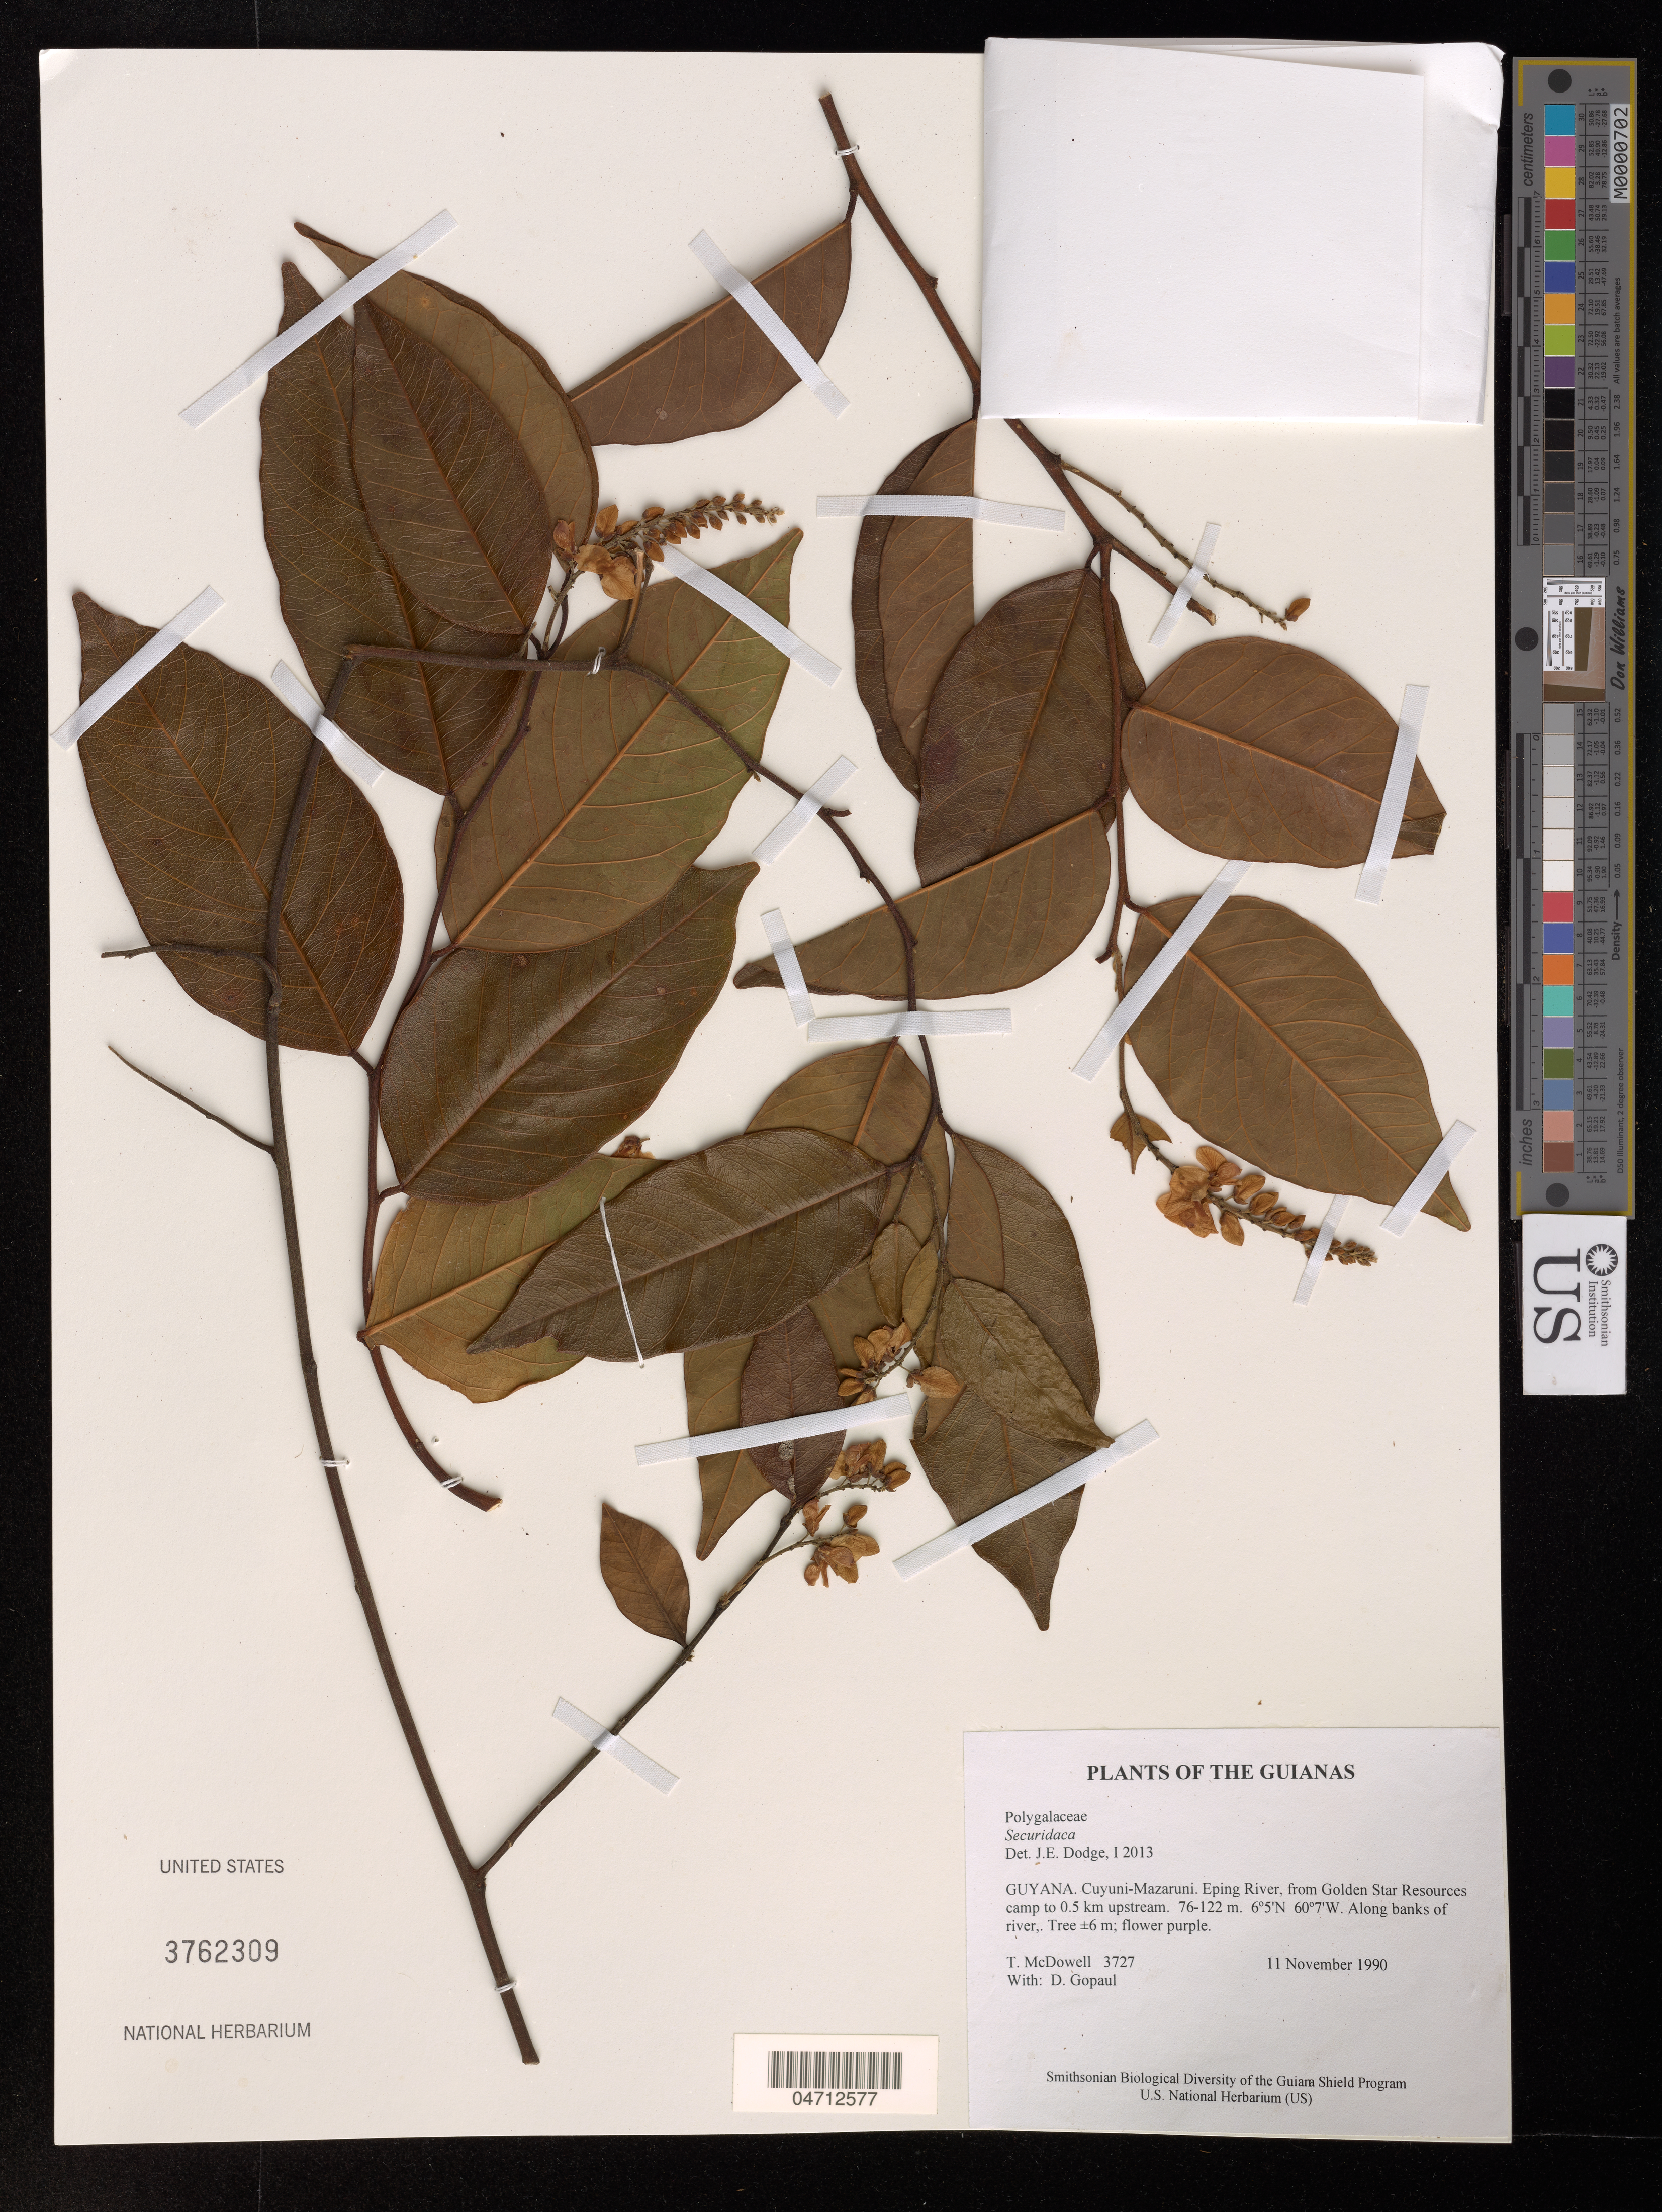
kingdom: Plantae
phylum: Tracheophyta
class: Magnoliopsida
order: Fabales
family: Polygalaceae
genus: Securidaca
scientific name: Securidaca sp.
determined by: Dodge, J. E.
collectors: T. McDowell & D. Gopaul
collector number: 3727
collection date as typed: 11 November 1990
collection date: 1990-11-11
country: Guyana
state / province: Cuyuni-Mazaruni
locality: Eping River, from Golden Star Resources camp to 0.5 km upstream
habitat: Along banks of river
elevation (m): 76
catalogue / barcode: US 3762309